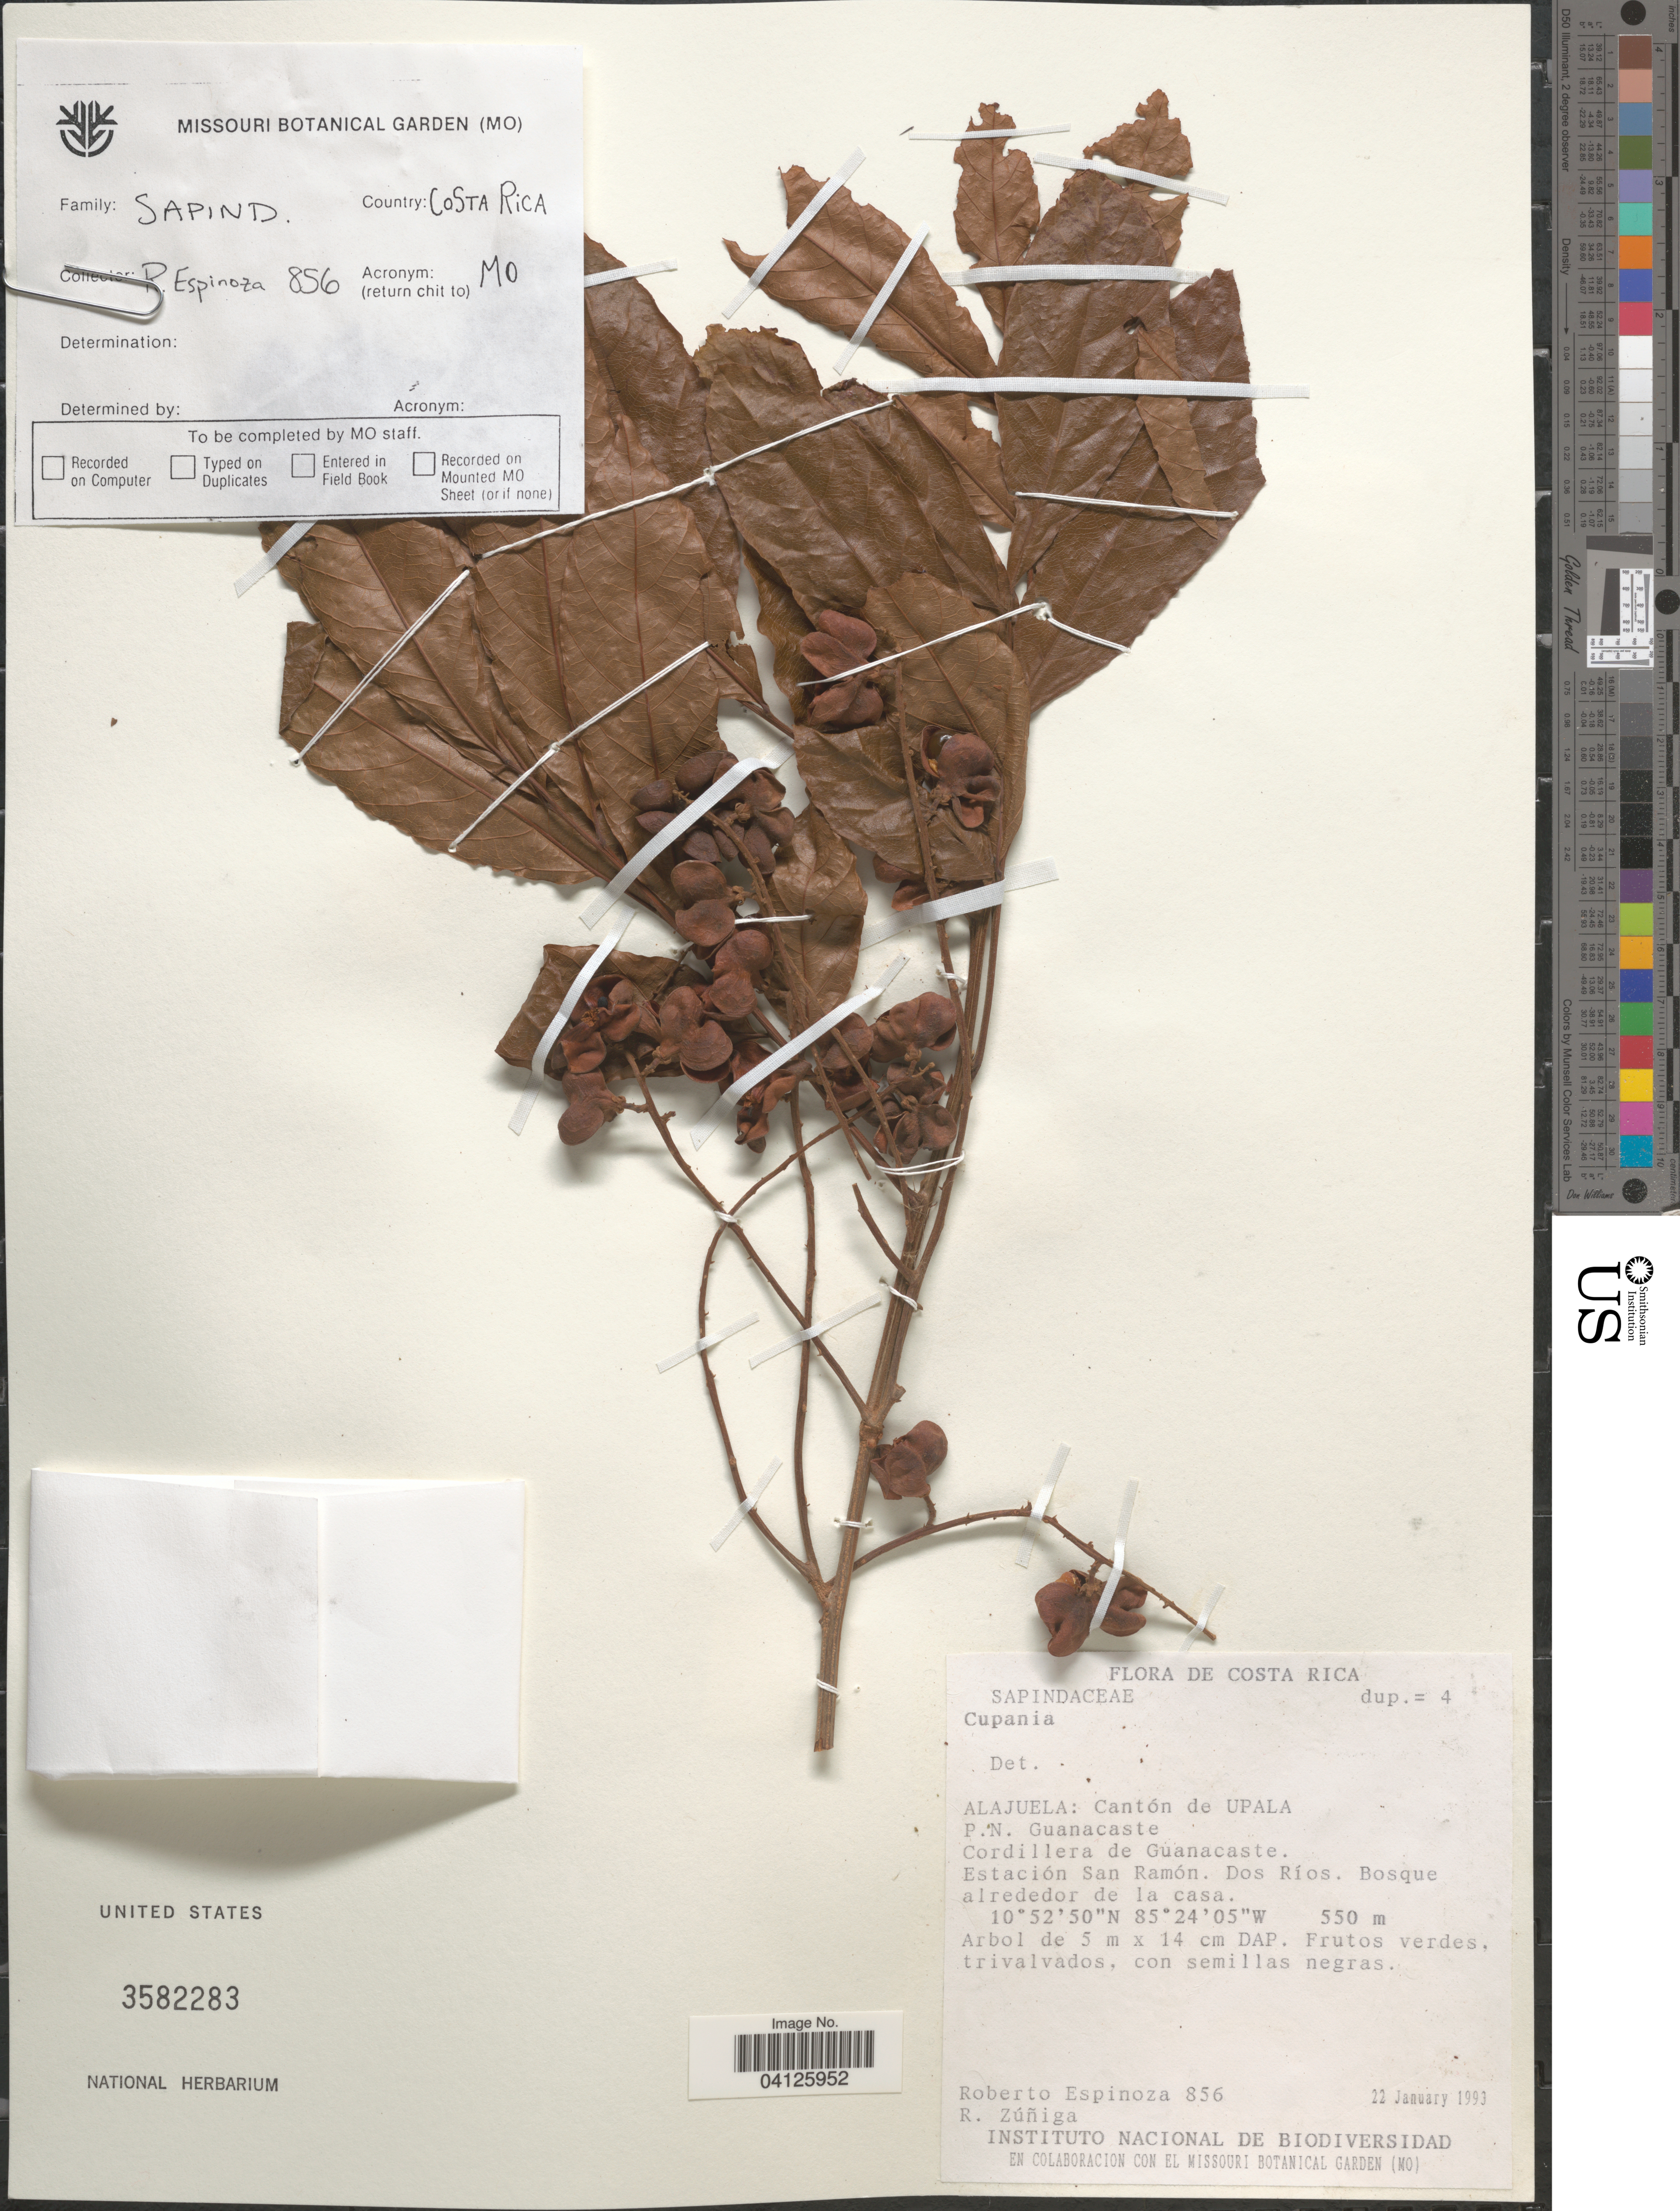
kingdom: Plantae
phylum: Tracheophyta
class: Magnoliopsida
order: Sapindales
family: Sapindaceae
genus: Cupania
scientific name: Cupania guatemalensis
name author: (Turcz.) Radlk.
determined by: Acevedo-Rodriguez, P., (US), Smithsonian Institution - National Museum of Natural History (UNITED STATES)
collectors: R. Espinoza & R. Zúñiga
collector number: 856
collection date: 1993-01-22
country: Costa Rica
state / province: Alajuela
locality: Cantón de Upala. P.N. Guanacaste. Cordillera de Guanacaste. Estación San Ramón. Dos Ríos. Bosque alrededores de la casa.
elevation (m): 550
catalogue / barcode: US 3582283